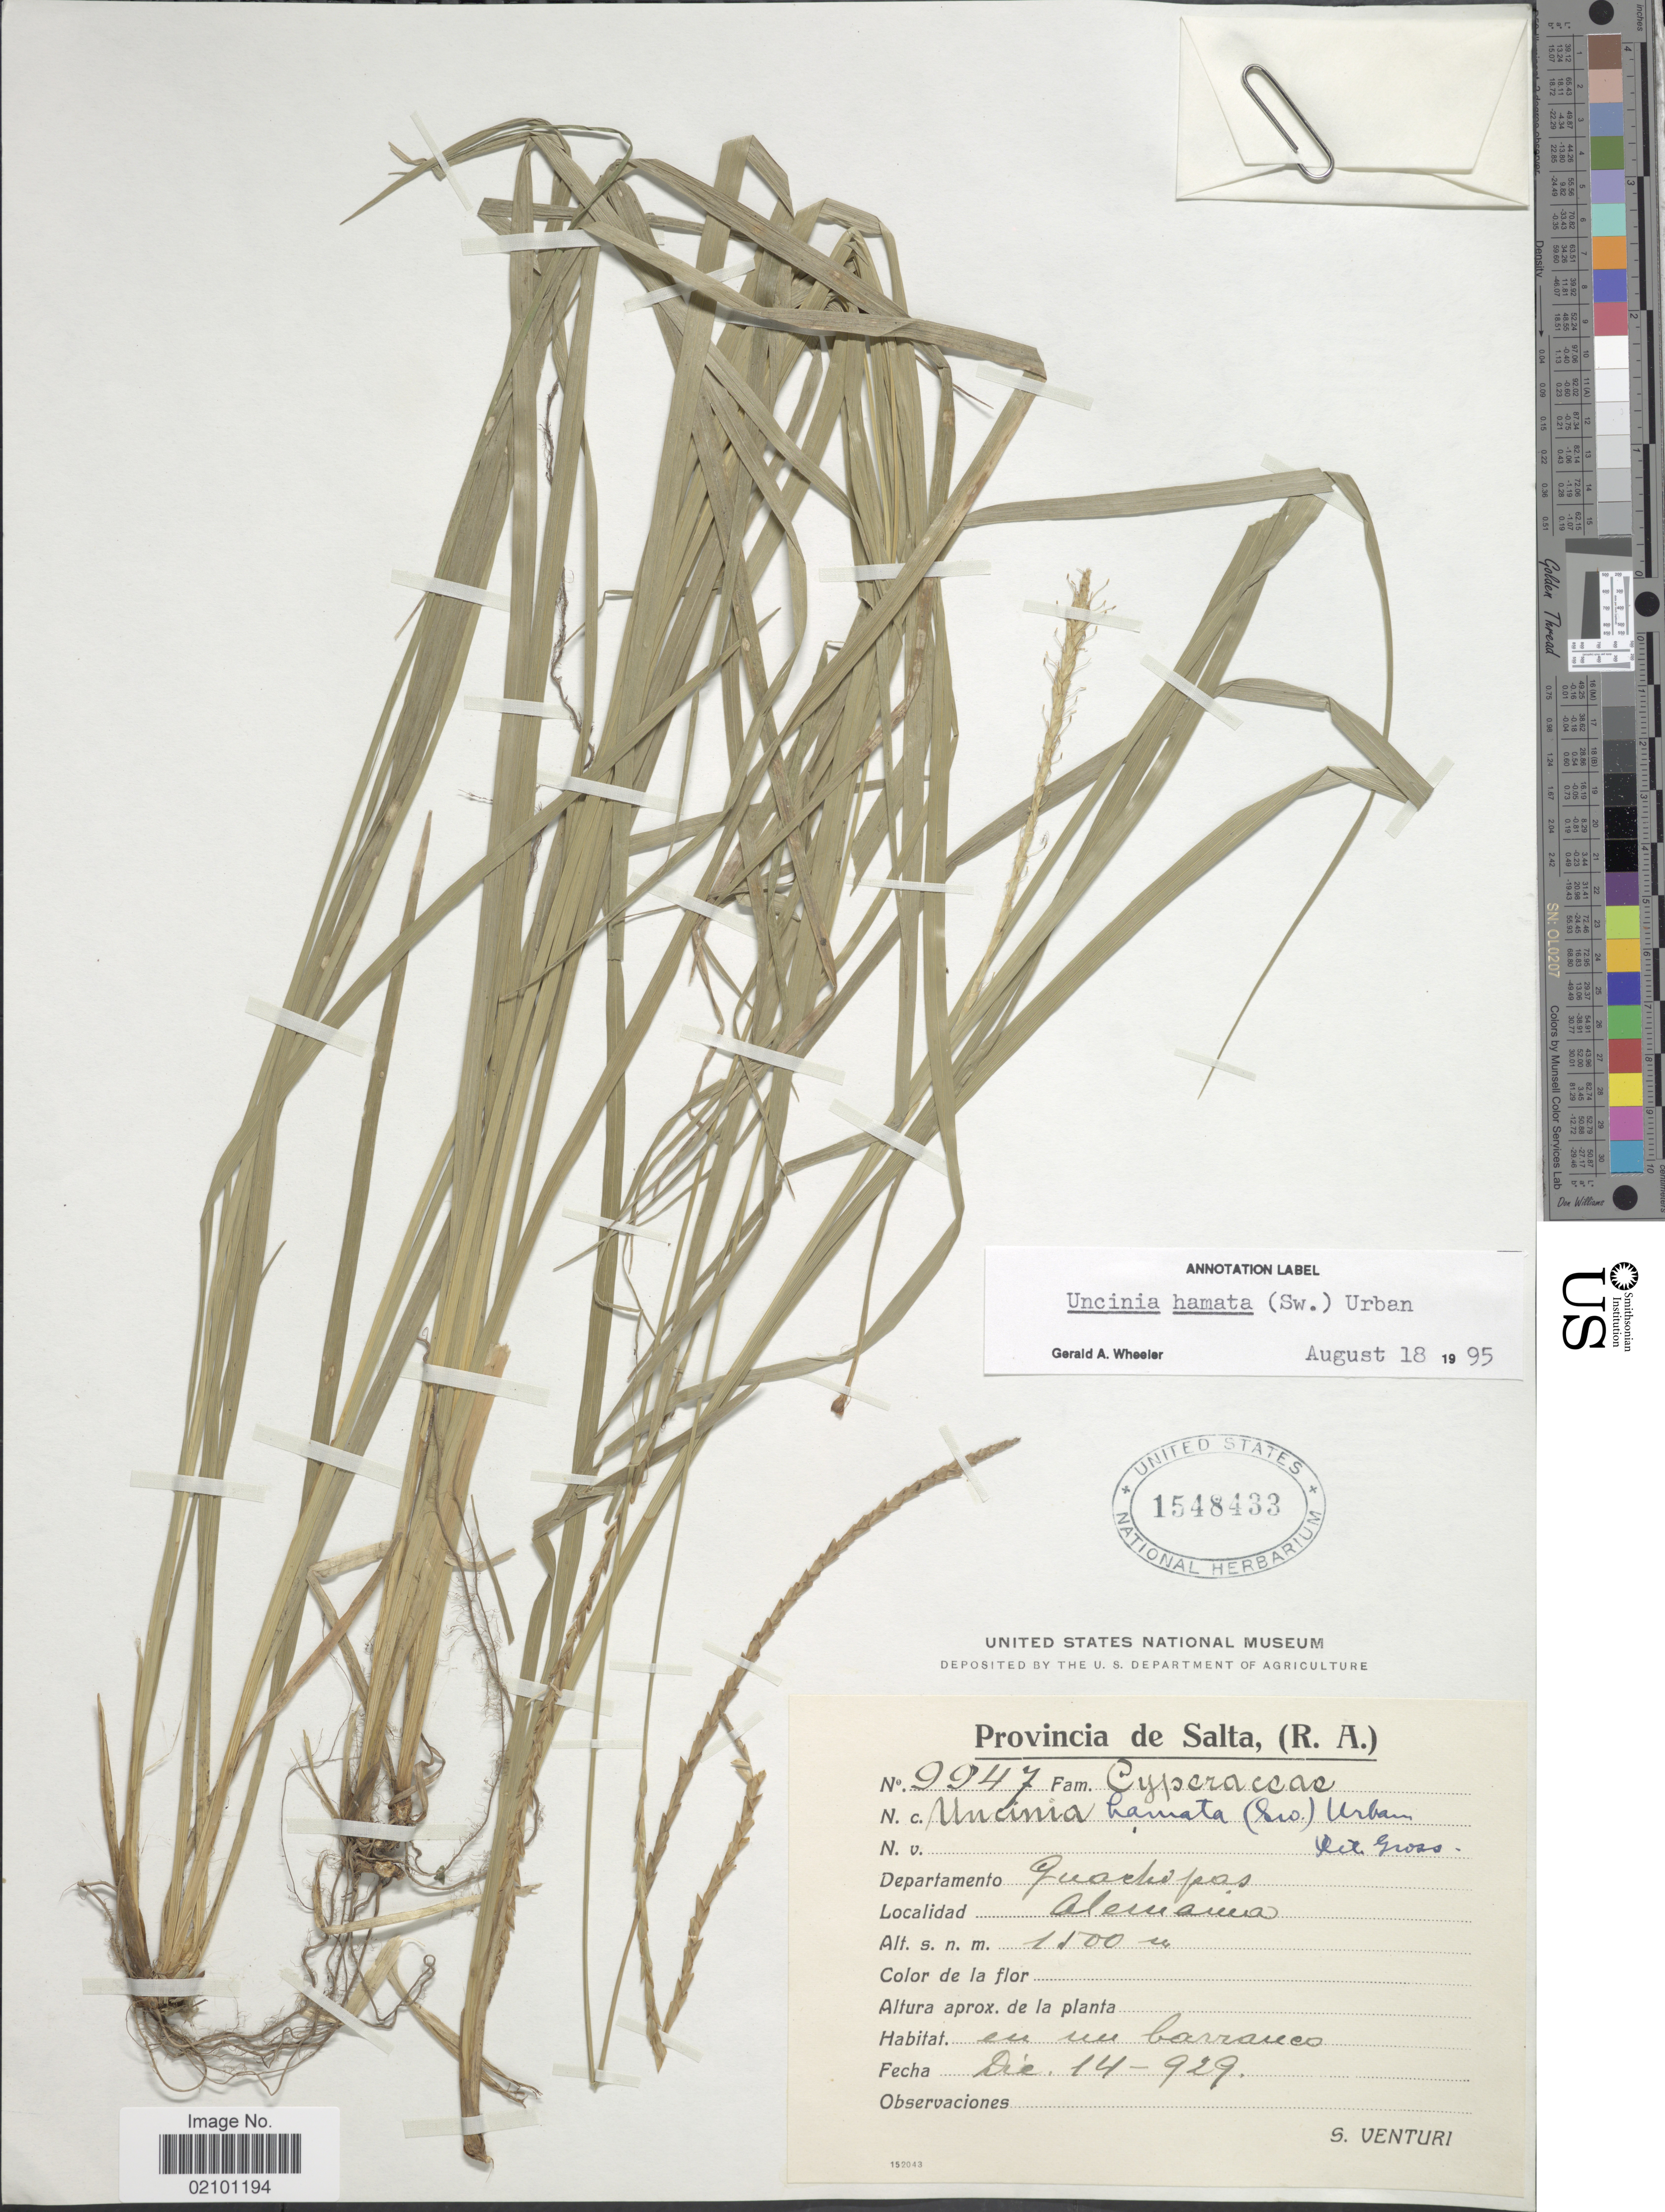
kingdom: Plantae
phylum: Tracheophyta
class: Liliopsida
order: Poales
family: Cyperaceae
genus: Carex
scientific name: Carex hamata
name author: Sw.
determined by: Strong, M. T., (US), Smithsonian Institution - National Museum of Natural History (UNITED STATES)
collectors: S. Venturi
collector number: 9947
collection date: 1929-12-14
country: Argentina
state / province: Salta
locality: (R.A.) Departamento Guachipas, Alemania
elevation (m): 1500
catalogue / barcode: US 1548433